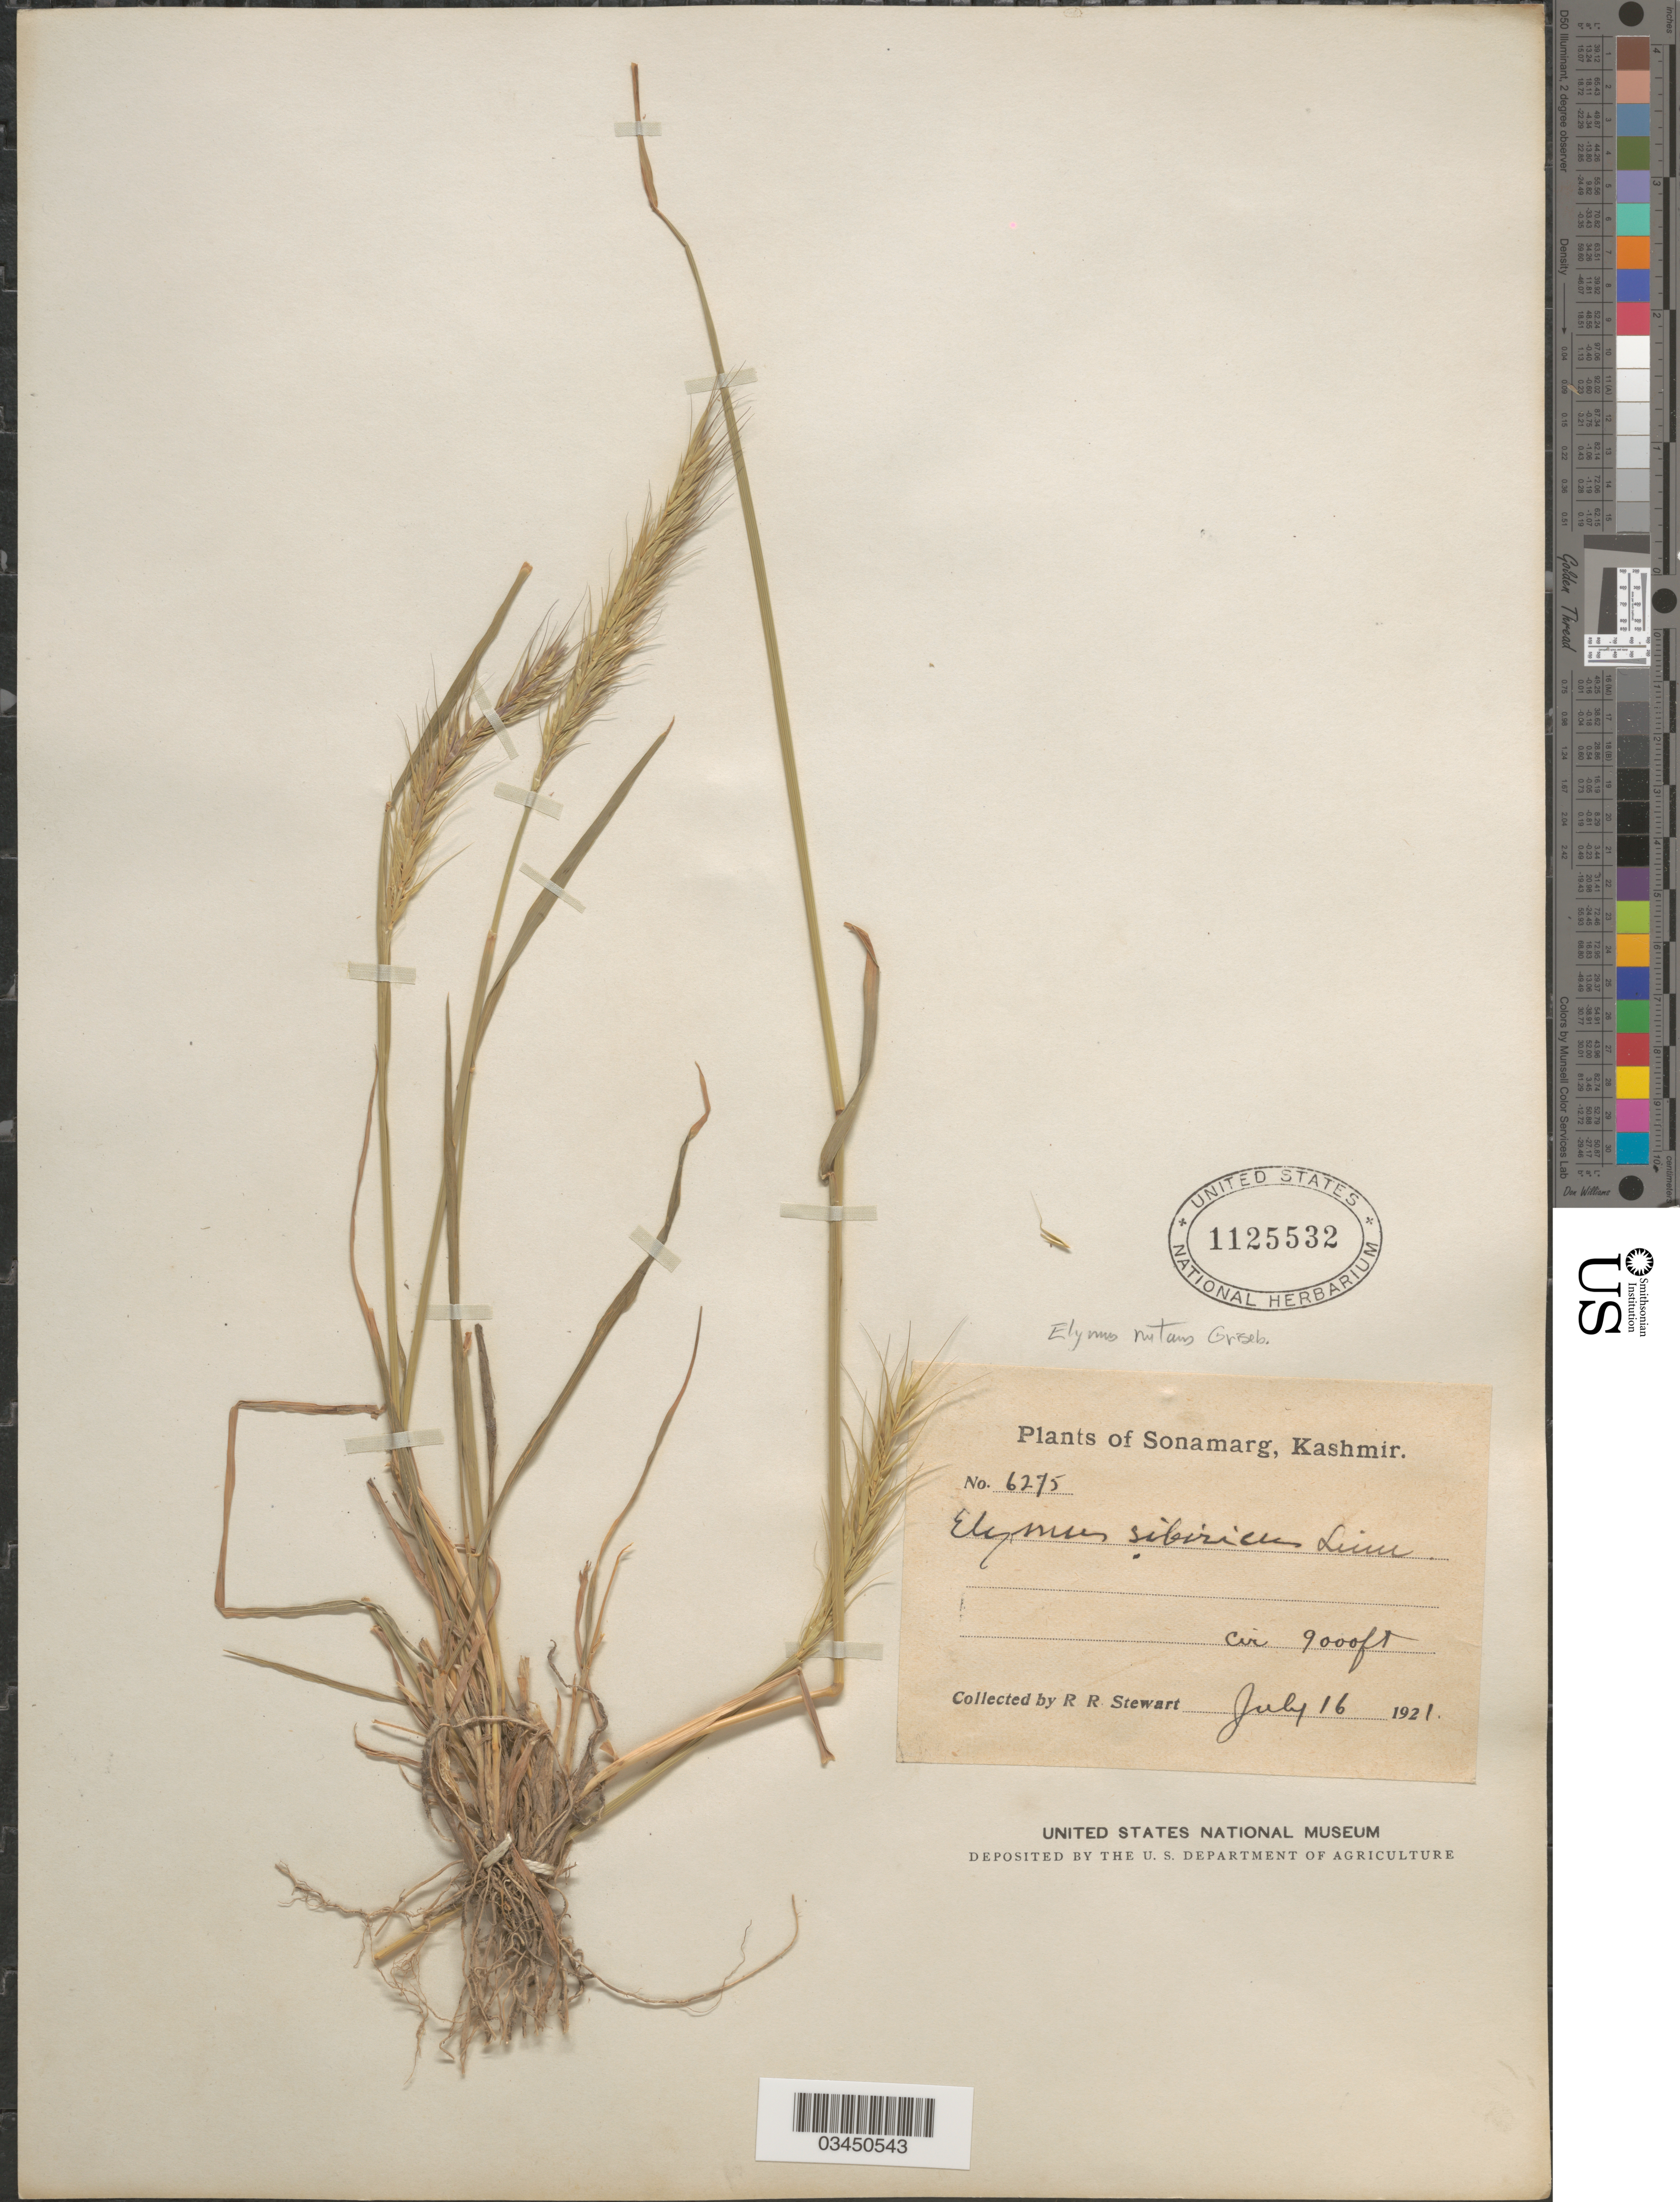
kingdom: Plantae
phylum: Tracheophyta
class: Liliopsida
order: Poales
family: Poaceae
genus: Elymus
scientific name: Elymus nutans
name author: Griseb.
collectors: R. Stewart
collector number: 6275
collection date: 1921-07-16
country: India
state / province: Jammu and Kashmir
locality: Sonamarg, Kashmir.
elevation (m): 2743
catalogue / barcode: US 1125532